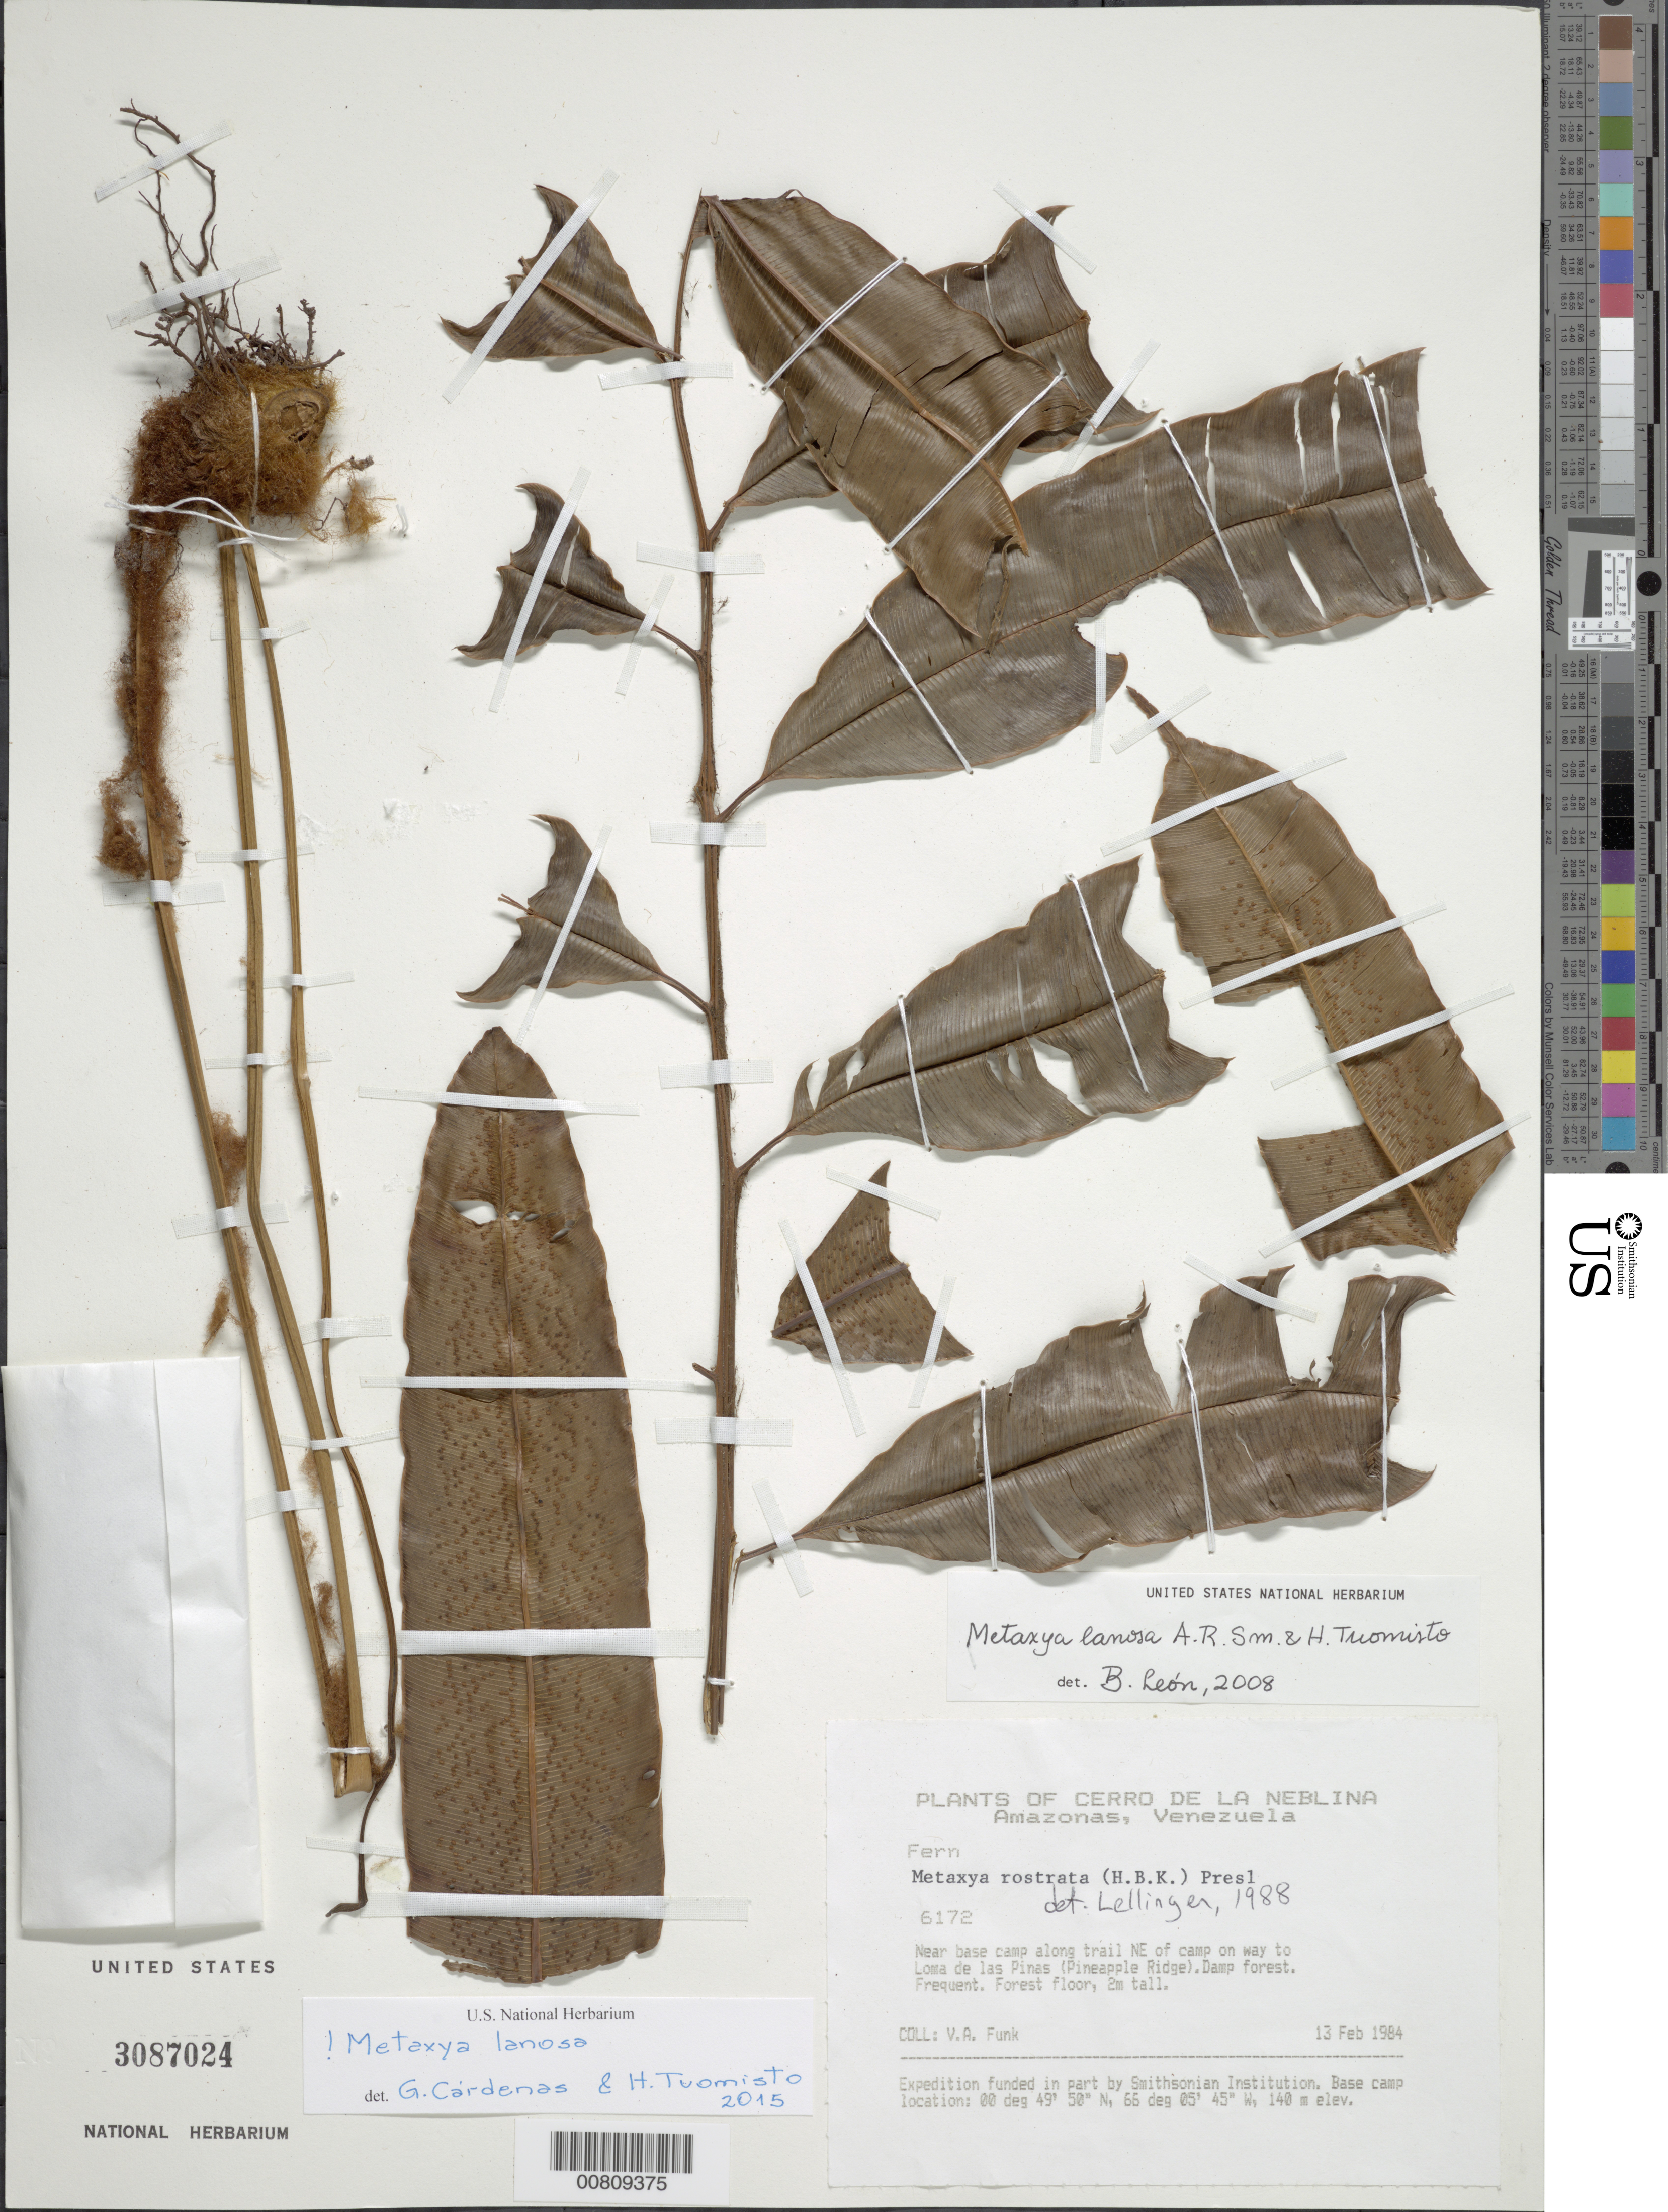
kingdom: Plantae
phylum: Tracheophyta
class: Polypodiopsida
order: Cyatheales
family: Metaxyaceae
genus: Metaxya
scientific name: Metaxya lanosa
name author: A.R. Sm.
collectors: V. Funk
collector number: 6172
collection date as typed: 13-Feb-84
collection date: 1984-02-13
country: Venezuela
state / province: Amazonas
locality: Loma de las Pinas (Pinapple Ridge), near base camp along trail NE of camp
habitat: Damp forest floor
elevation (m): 140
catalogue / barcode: US 3087024